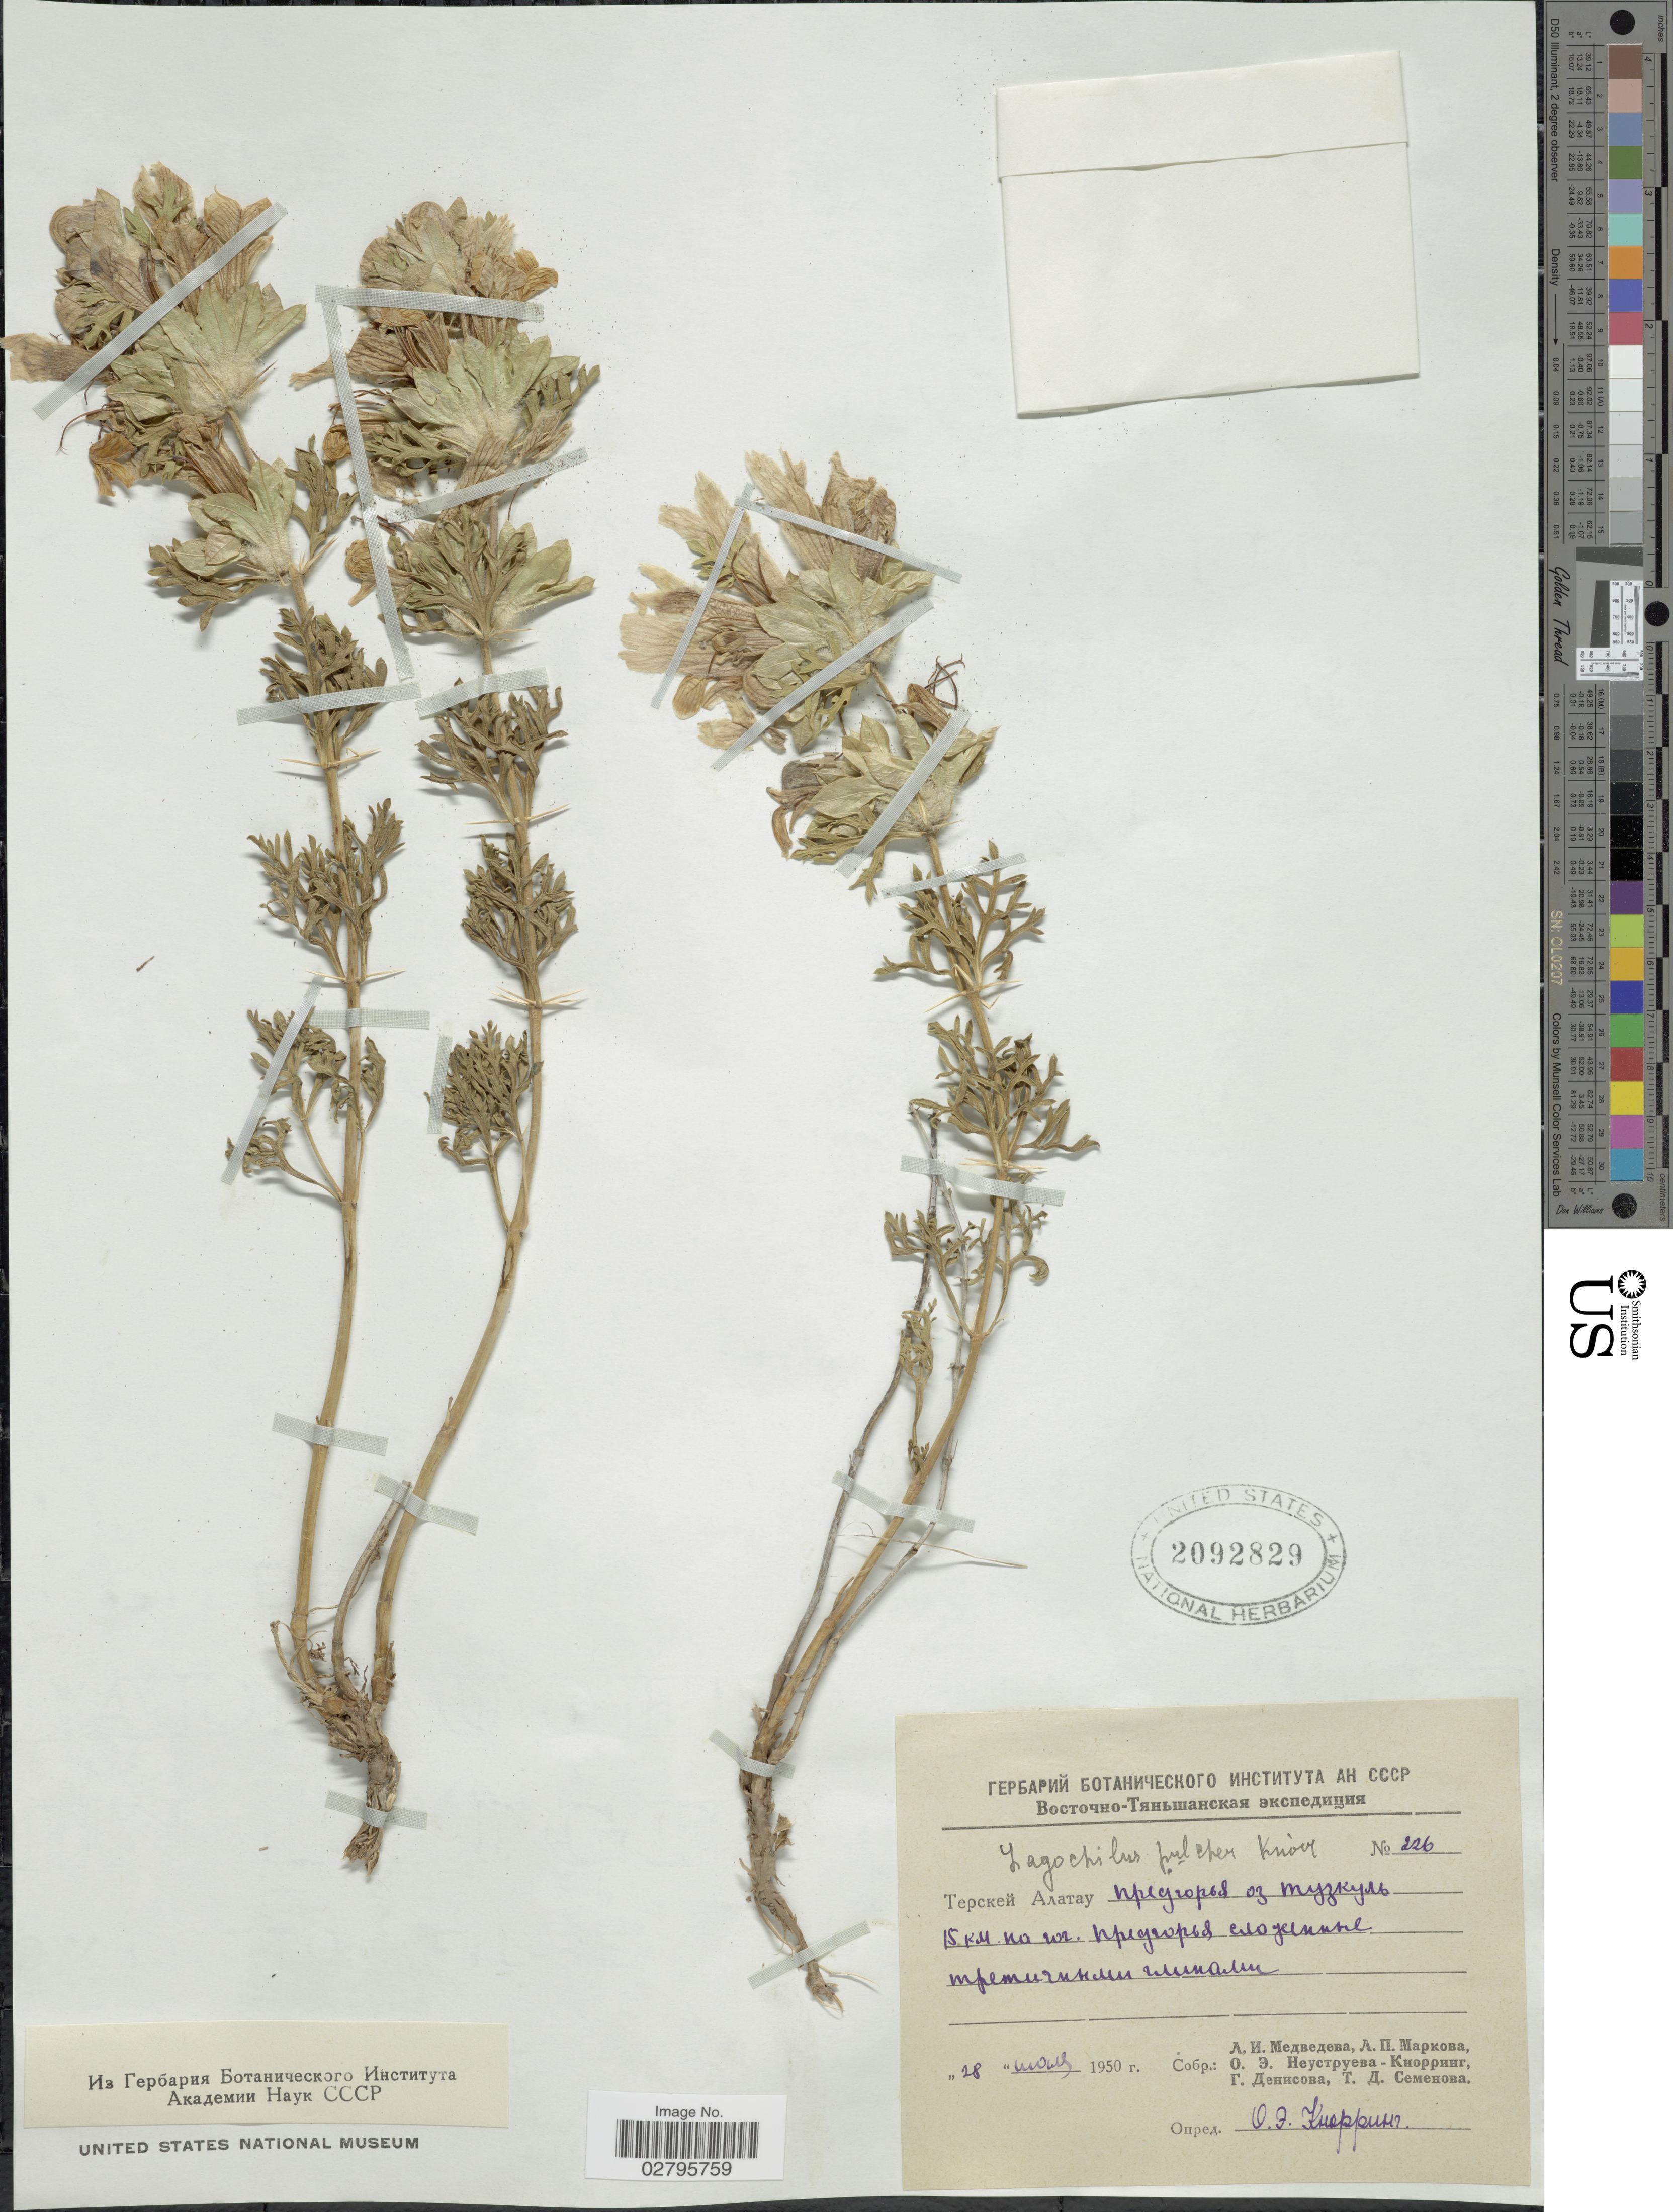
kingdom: Plantae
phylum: Tracheophyta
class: Magnoliopsida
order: Lamiales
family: Lamiaceae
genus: Lagochilus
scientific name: Lagochilus pulcher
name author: Knorring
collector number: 226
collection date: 1950-03-28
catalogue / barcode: US 2092829